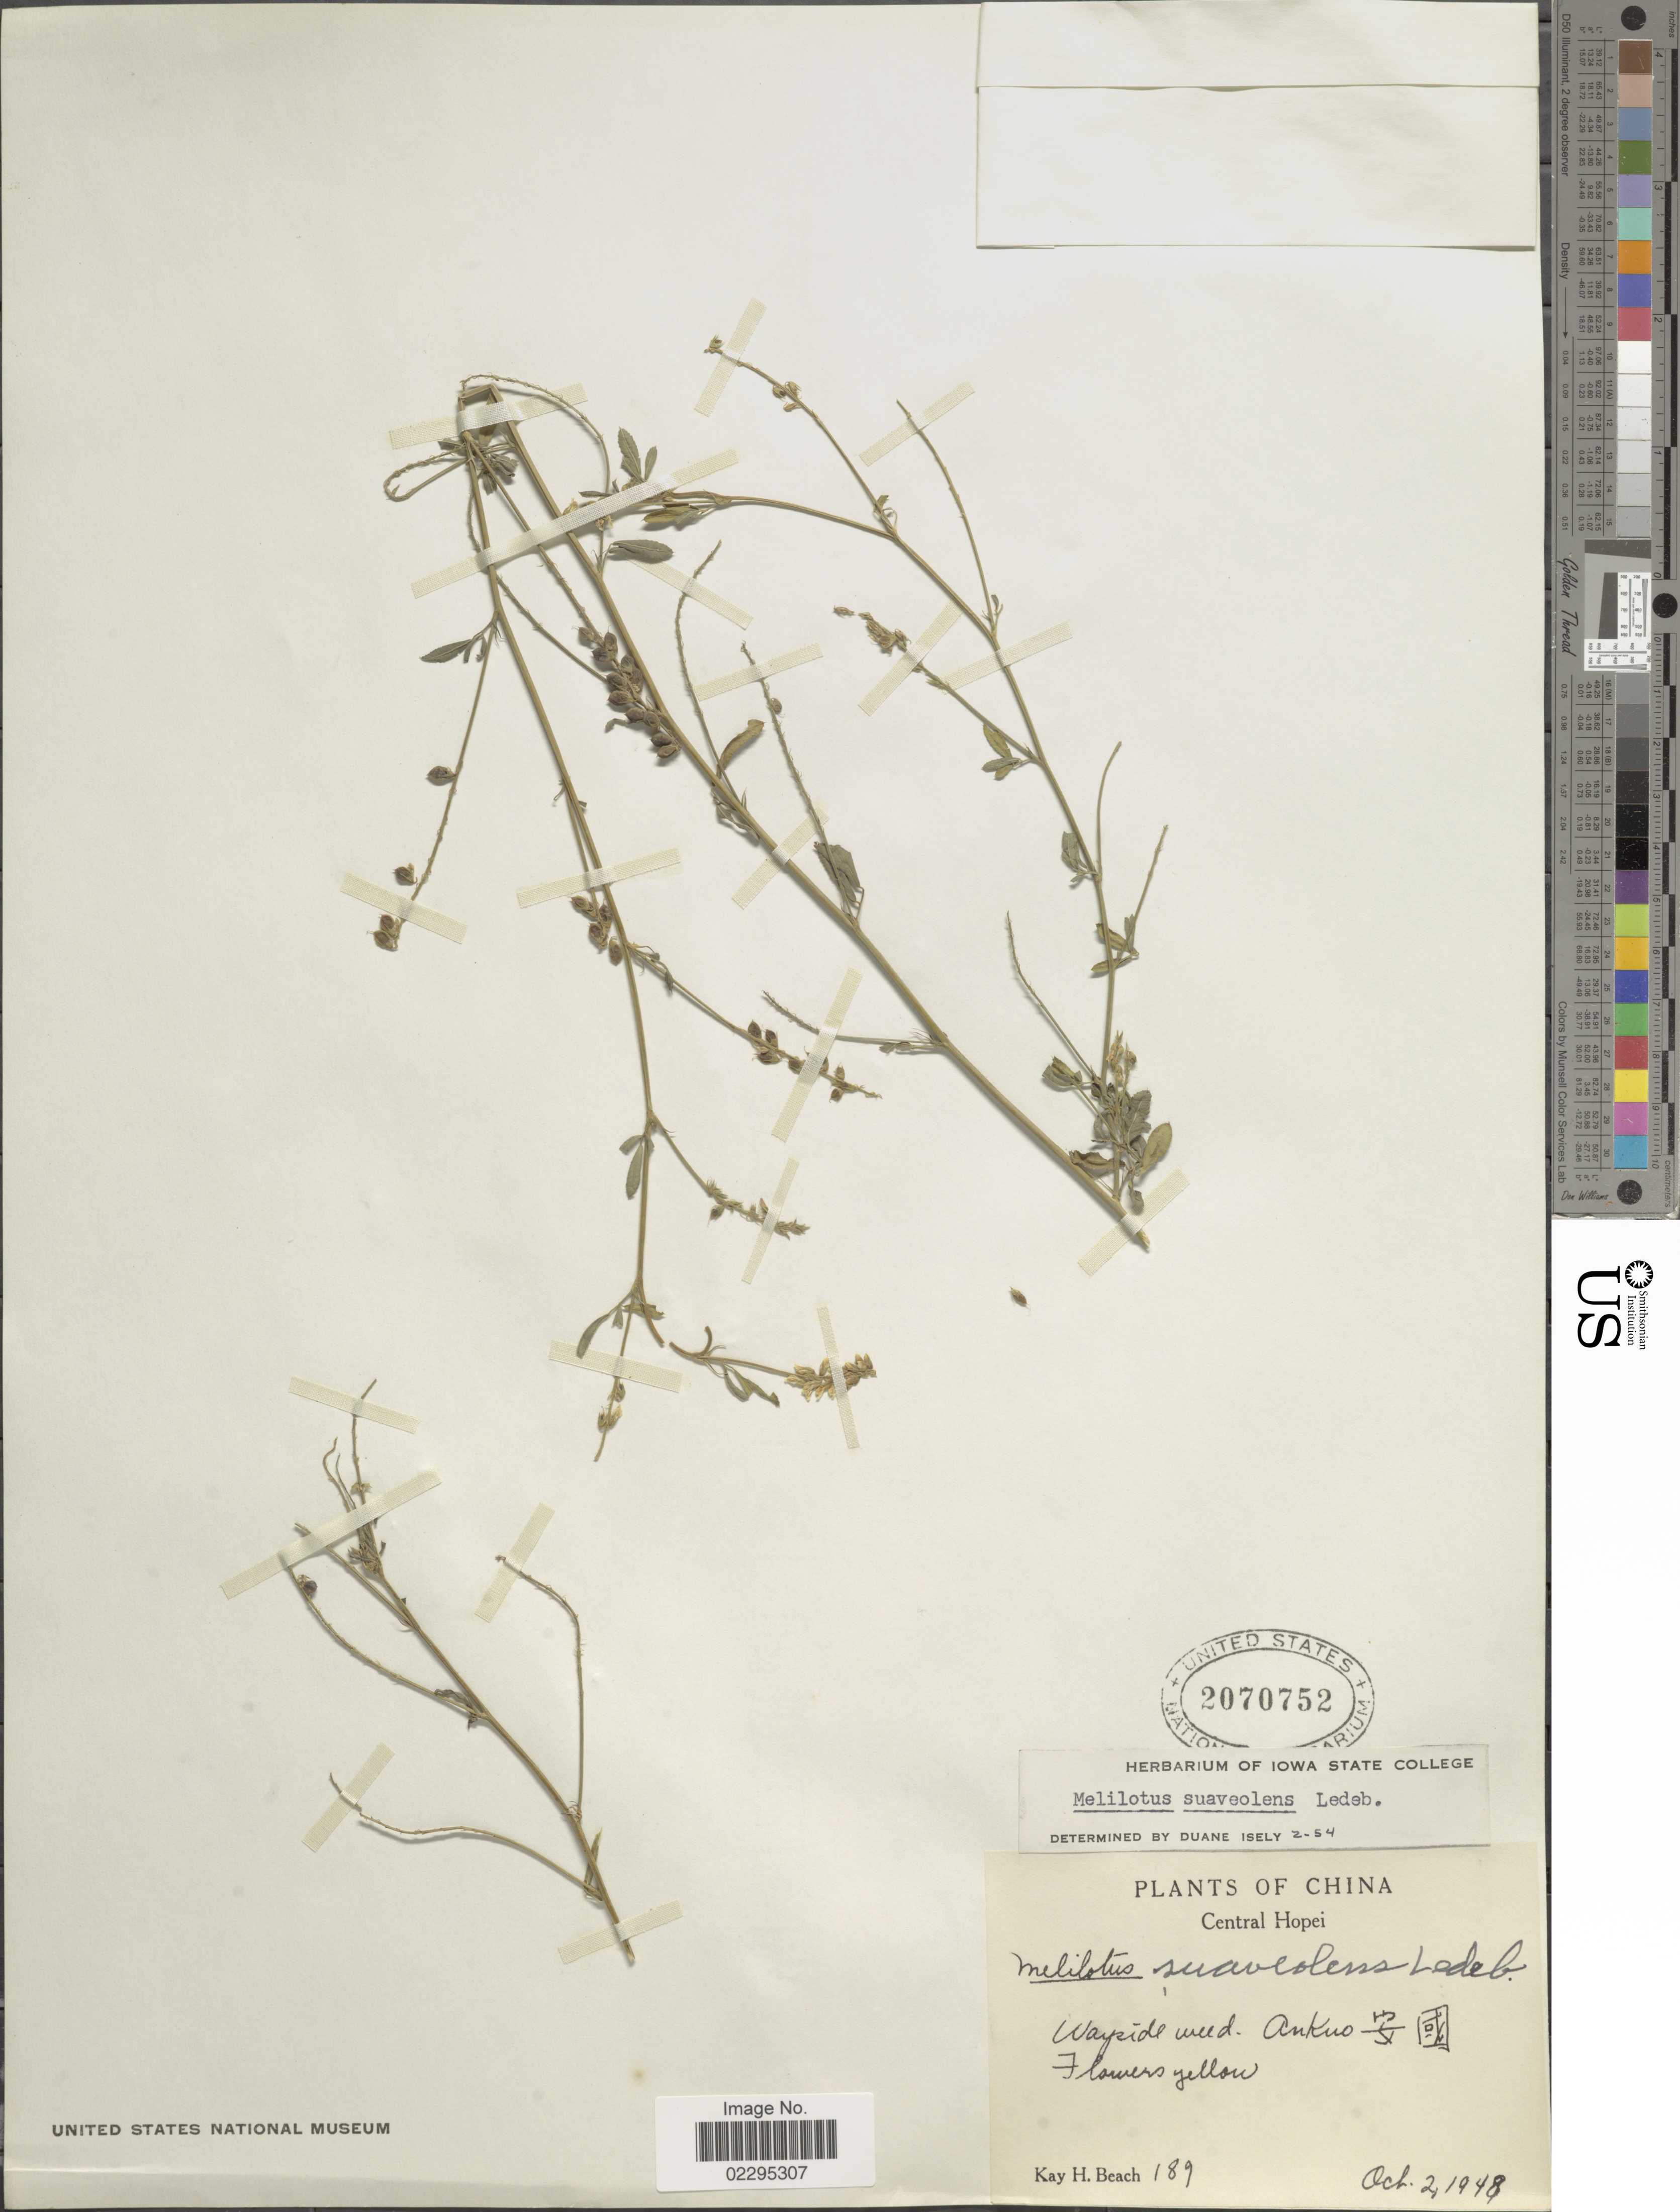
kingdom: Plantae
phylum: Tracheophyta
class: Magnoliopsida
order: Fabales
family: Fabaceae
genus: Melilotus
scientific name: Melilotus suaveolens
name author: Ledeb.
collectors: K. H. Beach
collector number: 189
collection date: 1948-10-02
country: China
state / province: Hebei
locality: Central Hopei, China.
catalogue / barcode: US 2070752